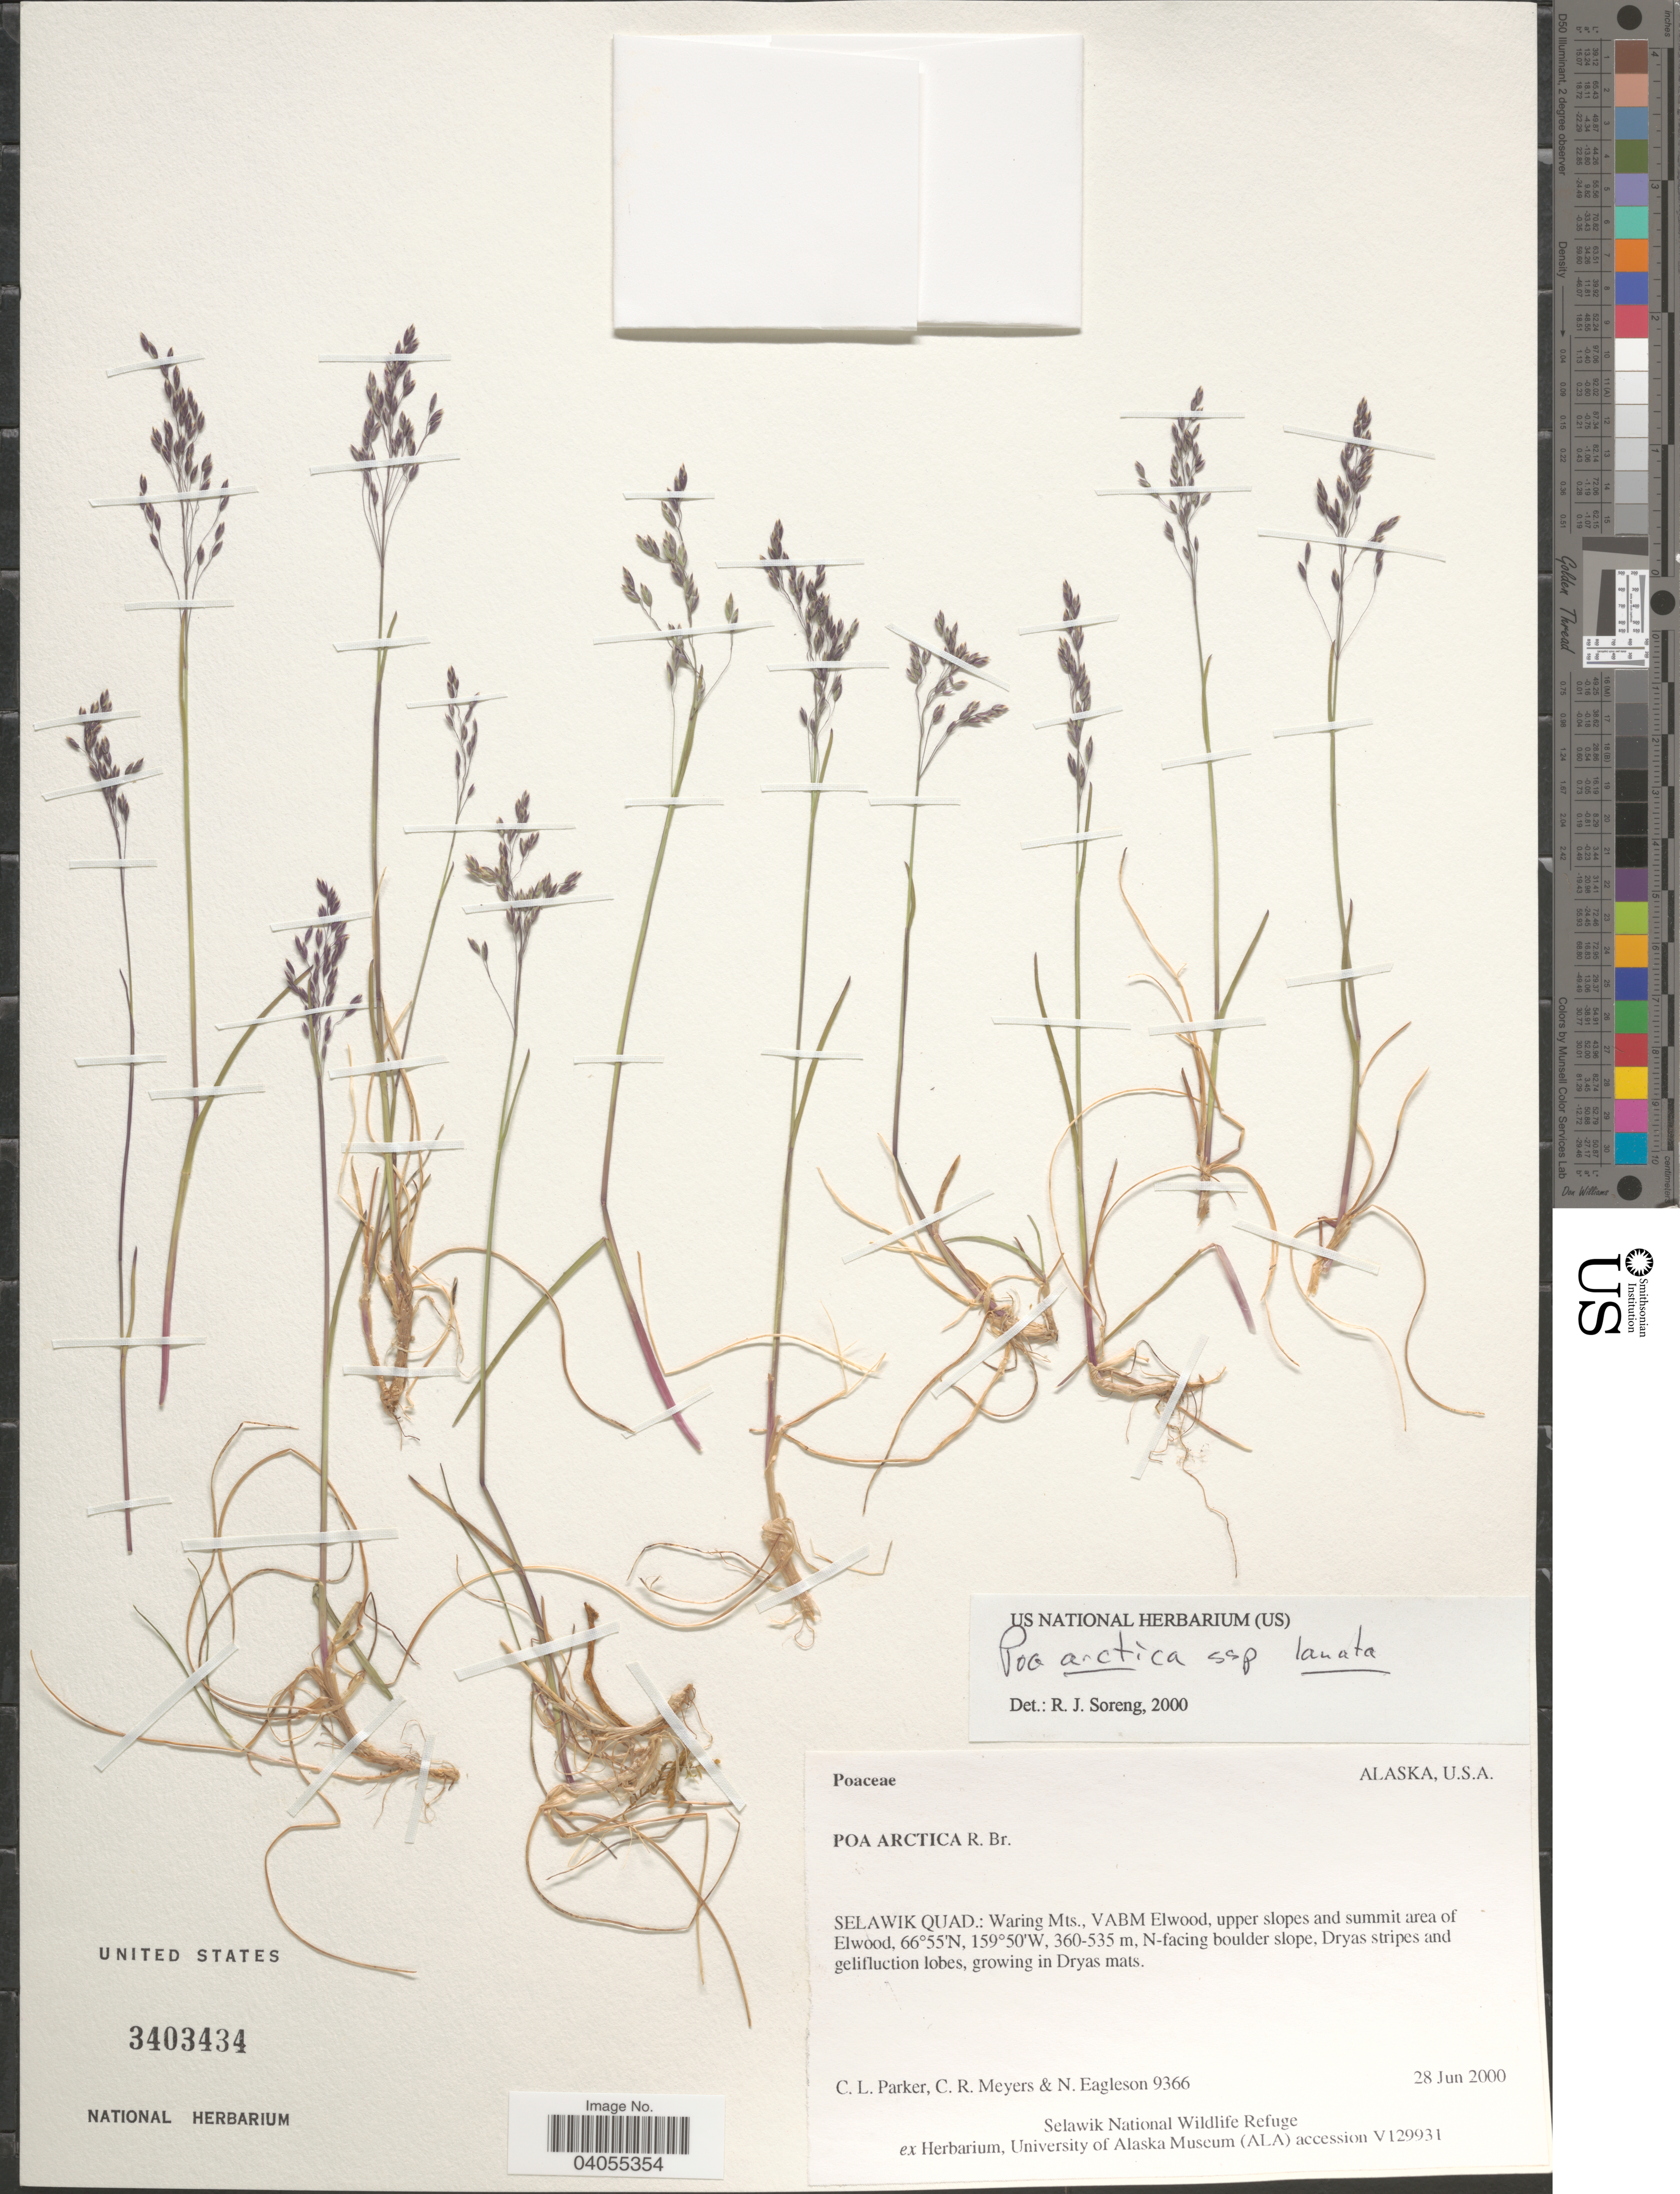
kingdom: Plantae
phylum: Tracheophyta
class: Liliopsida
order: Poales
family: Poaceae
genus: Poa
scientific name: Poa arctica subsp. lanata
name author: (Scribn. & Merr.) Soreng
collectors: C. L. Parker, C. Meyers & N. Eagleson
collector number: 9366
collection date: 2000-06-28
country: United States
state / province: Alaska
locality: Selawik Quad.: Waring Mts., VABM Elwood, upper slopes and summit area of Elwood. N-facing boulder slope.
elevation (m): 360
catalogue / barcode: US 3403434